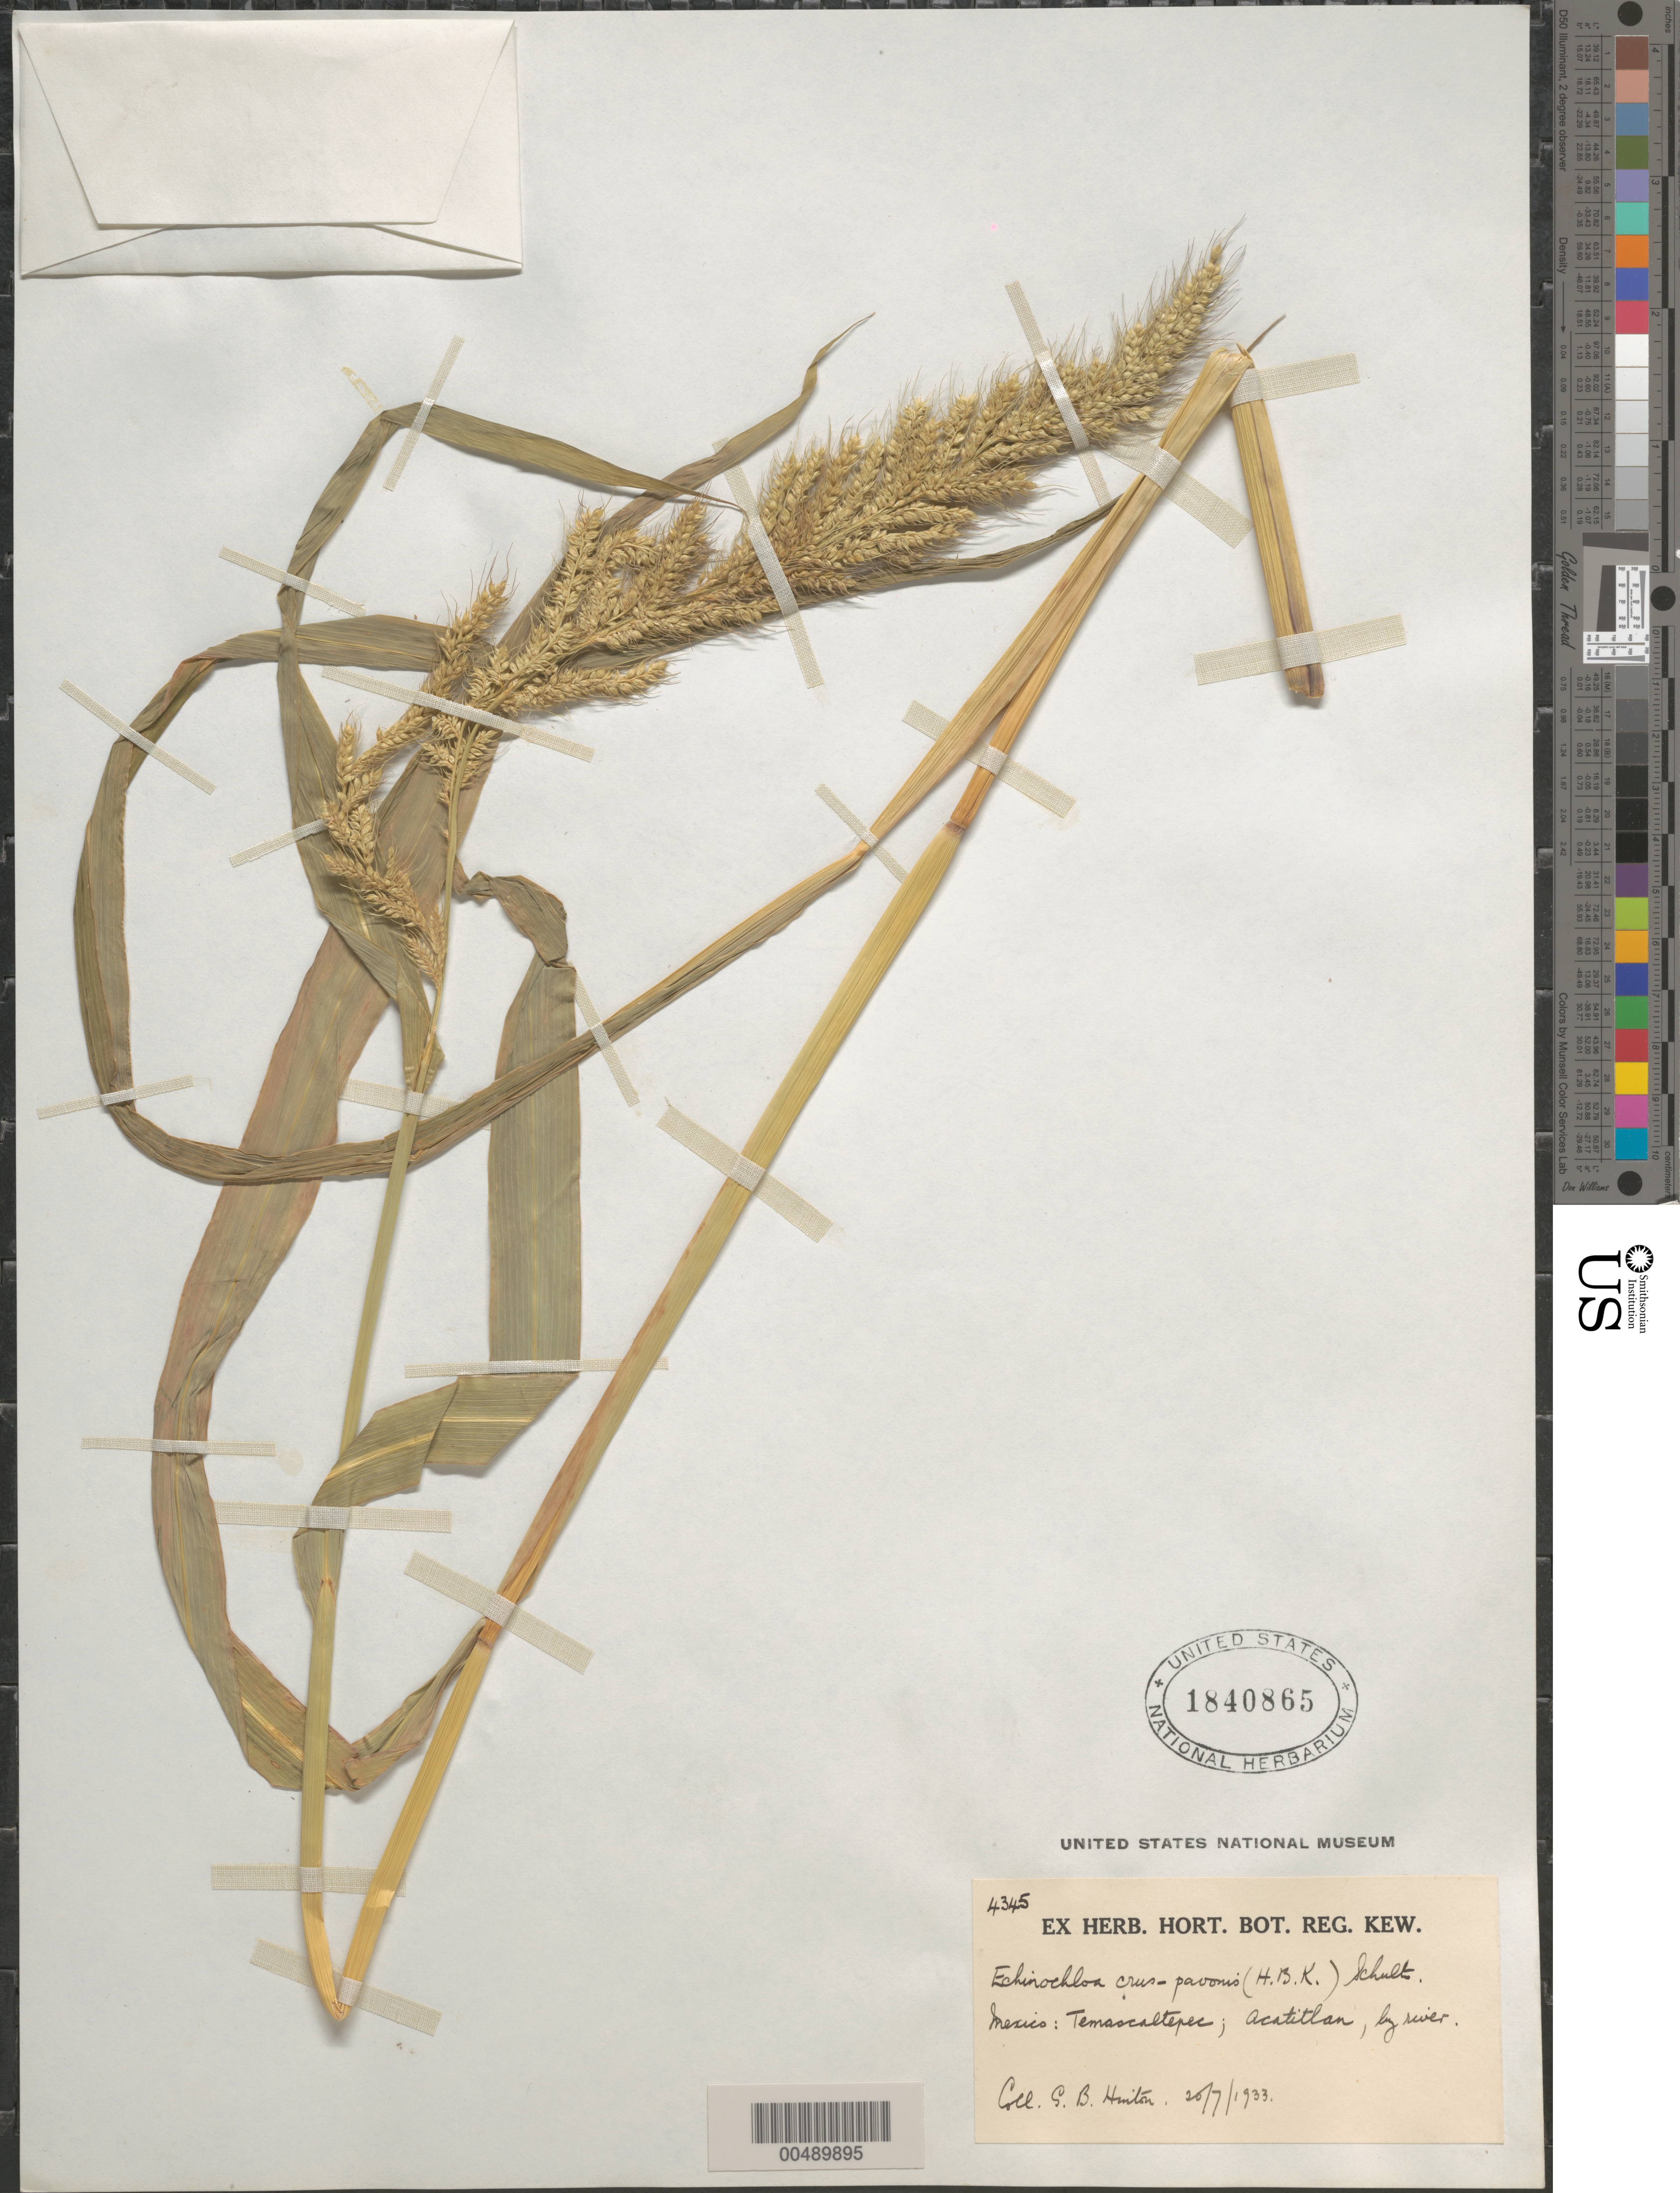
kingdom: Plantae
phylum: Tracheophyta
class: Liliopsida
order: Poales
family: Poaceae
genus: Echinochloa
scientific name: Echinochloa crus-pavonis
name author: (Kunth) Schult.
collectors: G. B. Hinton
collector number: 4345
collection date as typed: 20 Jul 1933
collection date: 1933-07-20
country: Mexico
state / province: México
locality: Temascaltepec, Acatitlan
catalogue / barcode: US 1840865